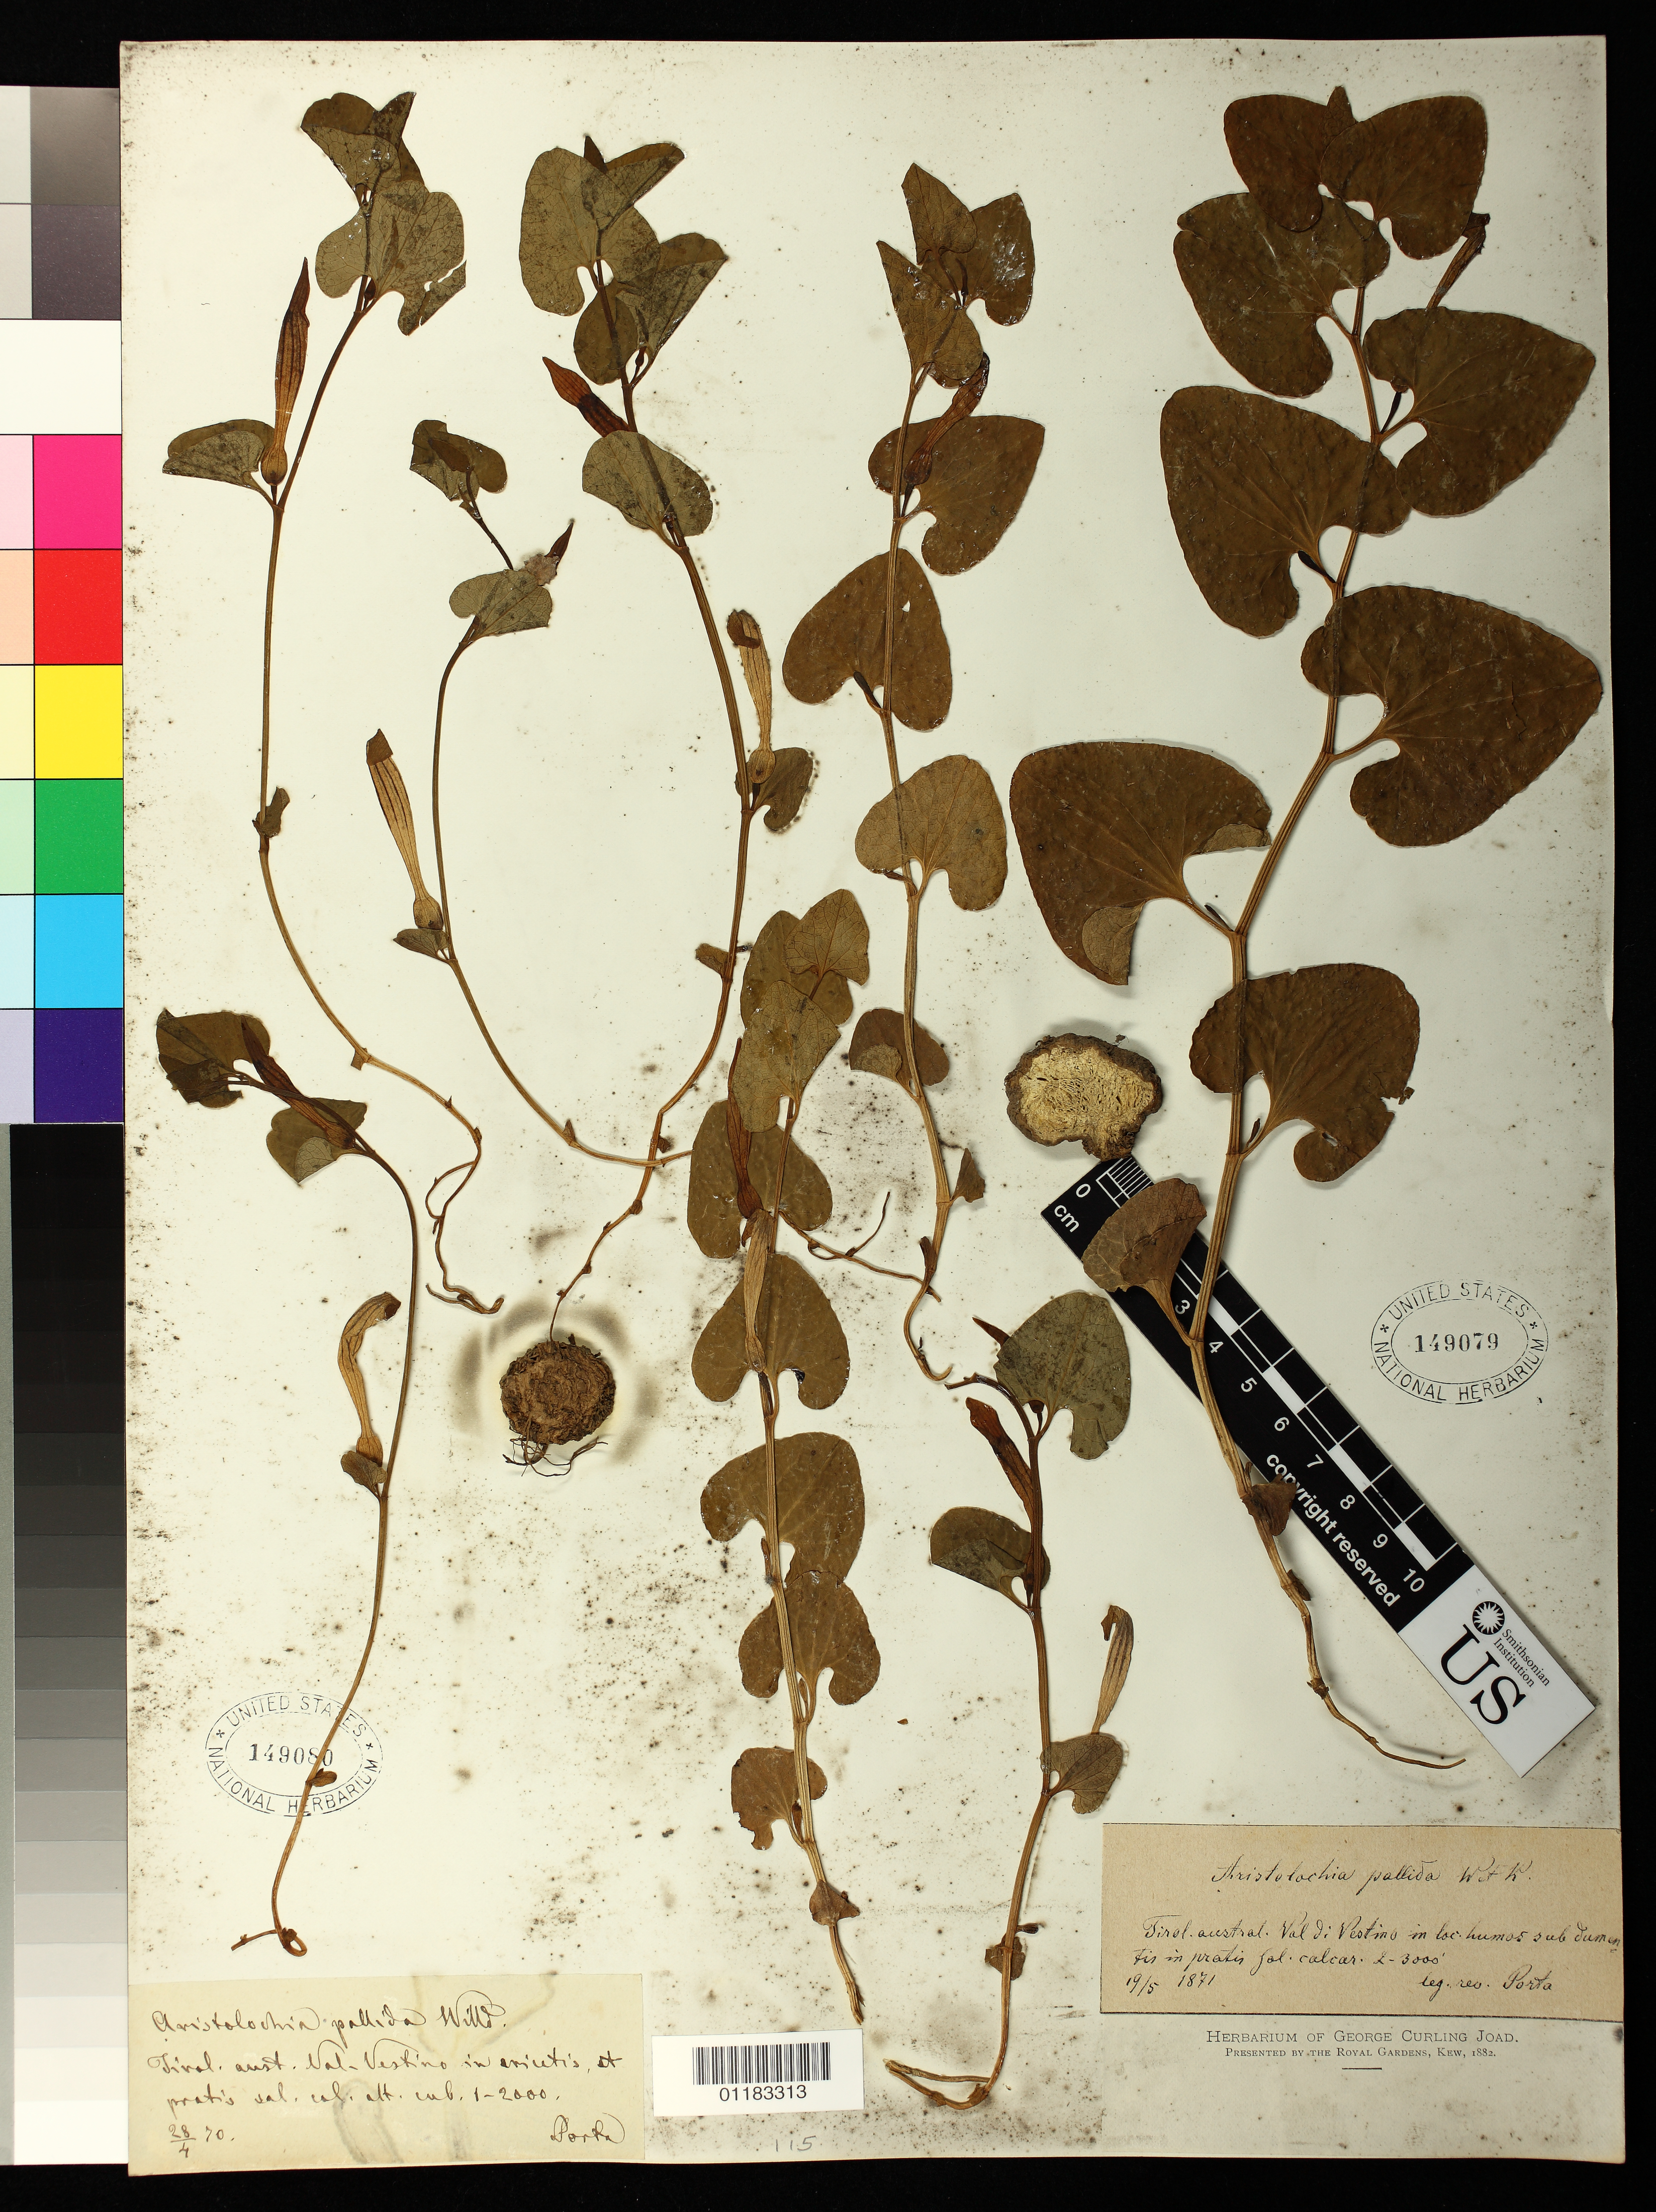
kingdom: Plantae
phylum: Tracheophyta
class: Magnoliopsida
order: Piperales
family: Aristolochiaceae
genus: Aristolochia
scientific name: Aristolochia pallida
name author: Willd.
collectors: P. Porta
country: Italy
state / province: Trentino-Alto Adige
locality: Val-Vestino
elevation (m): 305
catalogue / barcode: US 149080-2